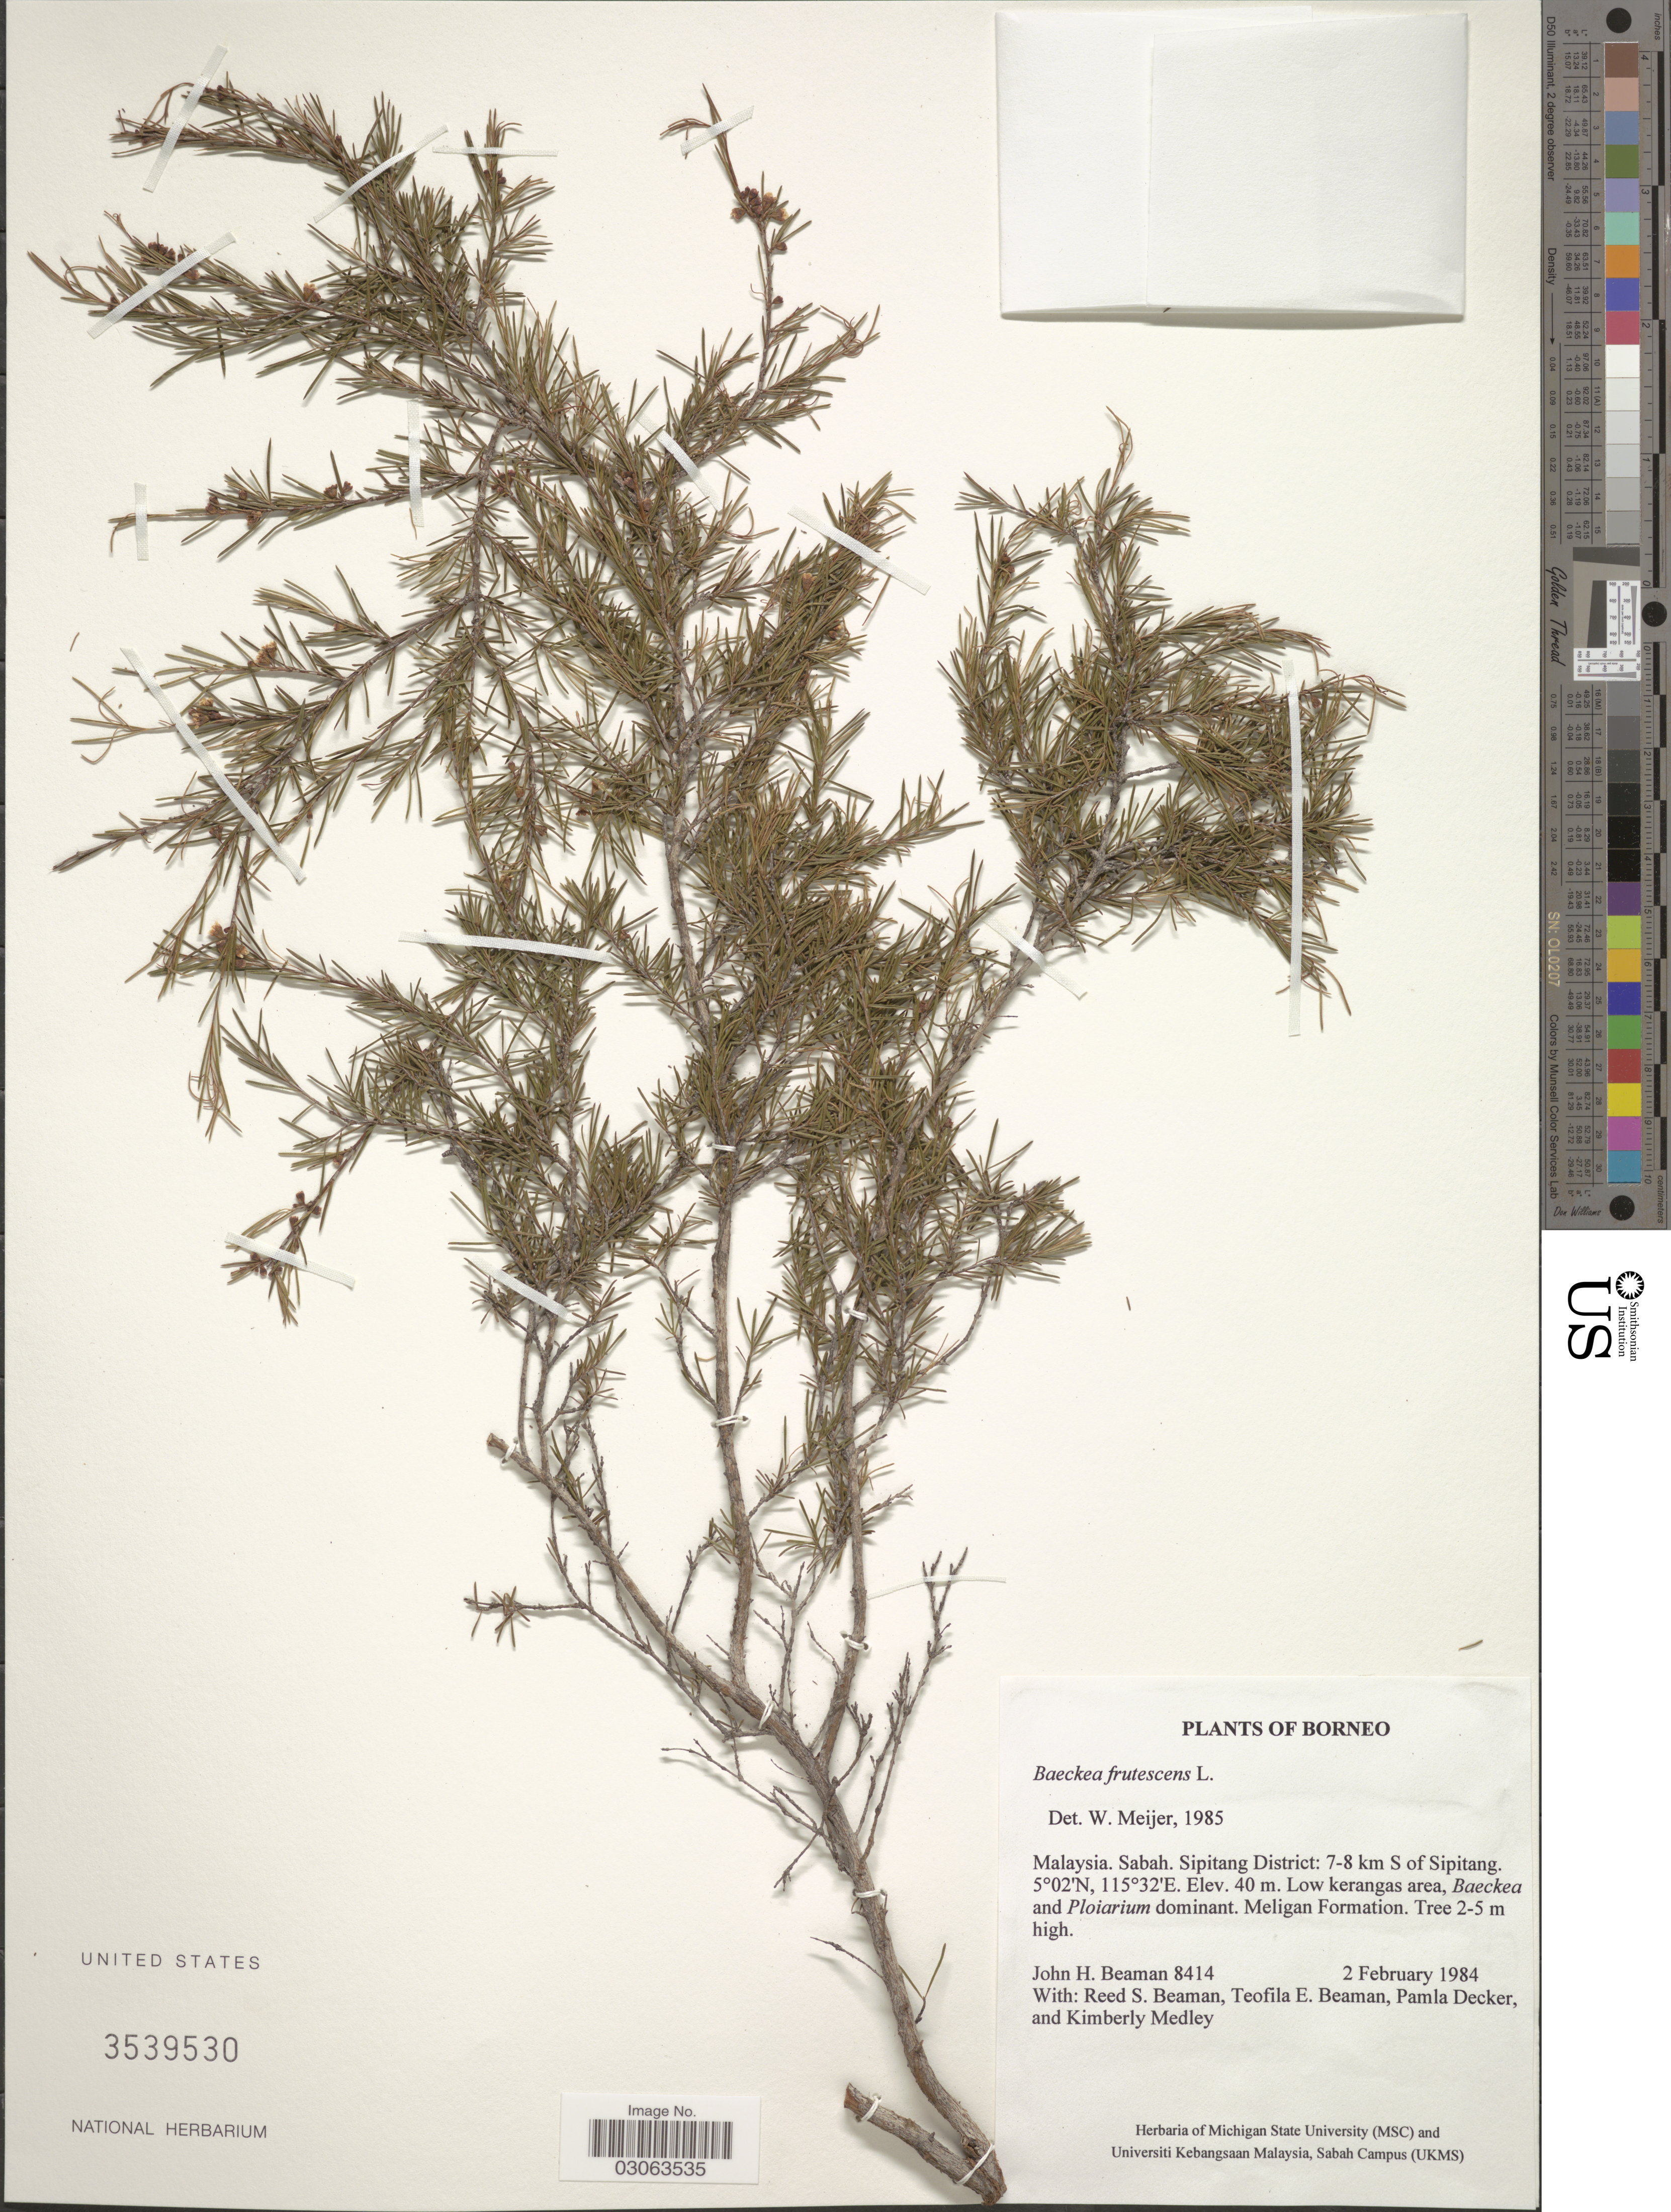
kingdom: Plantae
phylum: Tracheophyta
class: Magnoliopsida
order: Myrtales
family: Myrtaceae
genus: Baeckea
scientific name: Baeckea frutescens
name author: L.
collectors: J. H. Beaman, R. S. Beaman, T. E. Beaman, P. Decker & K. Medley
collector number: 8414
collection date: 1984-02-02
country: Malaysia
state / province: Sabah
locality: Borneo. Sipitang District: 7-8 km S of Sipitang.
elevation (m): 40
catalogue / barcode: US 3539530